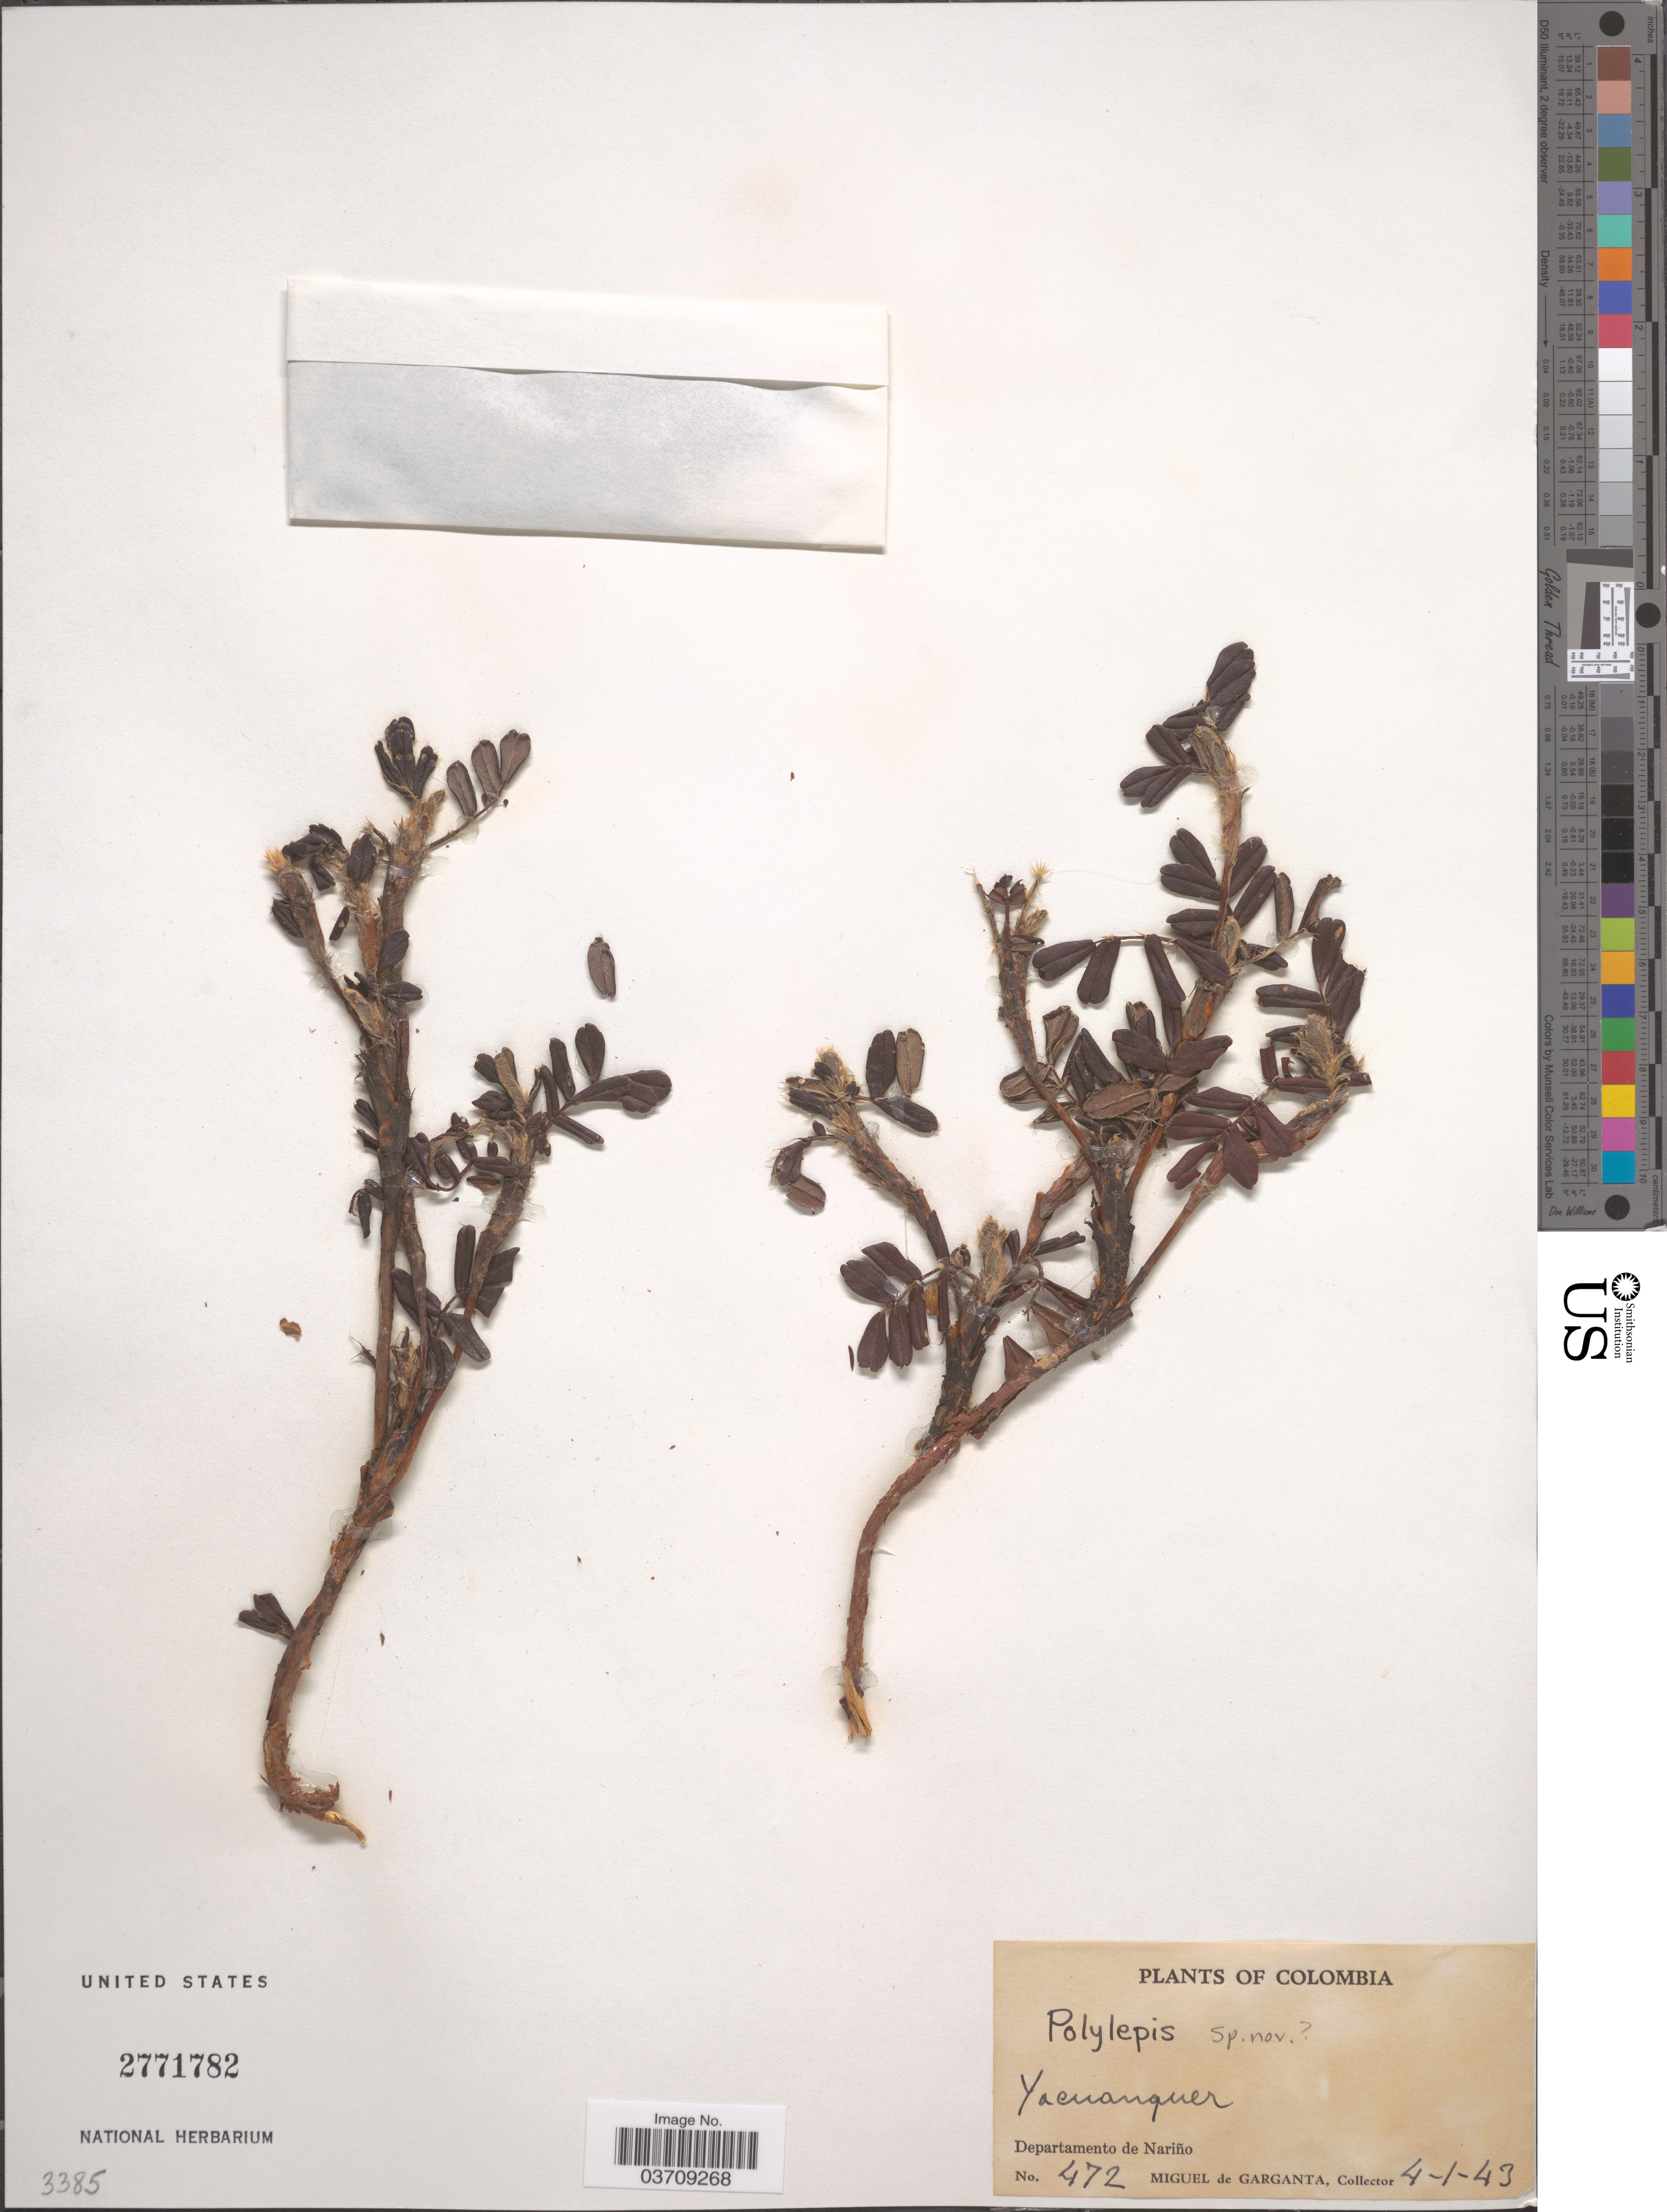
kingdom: Plantae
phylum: Tracheophyta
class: Magnoliopsida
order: Rosales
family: Rosaceae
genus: Polylepis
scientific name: Polylepis sp.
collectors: M. Garganta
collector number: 472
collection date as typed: Transcribed d/m/y: 4/1/43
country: Colombia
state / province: Nariño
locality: Yacuanquer. Departamento de Nariño.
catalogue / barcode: US 2771782